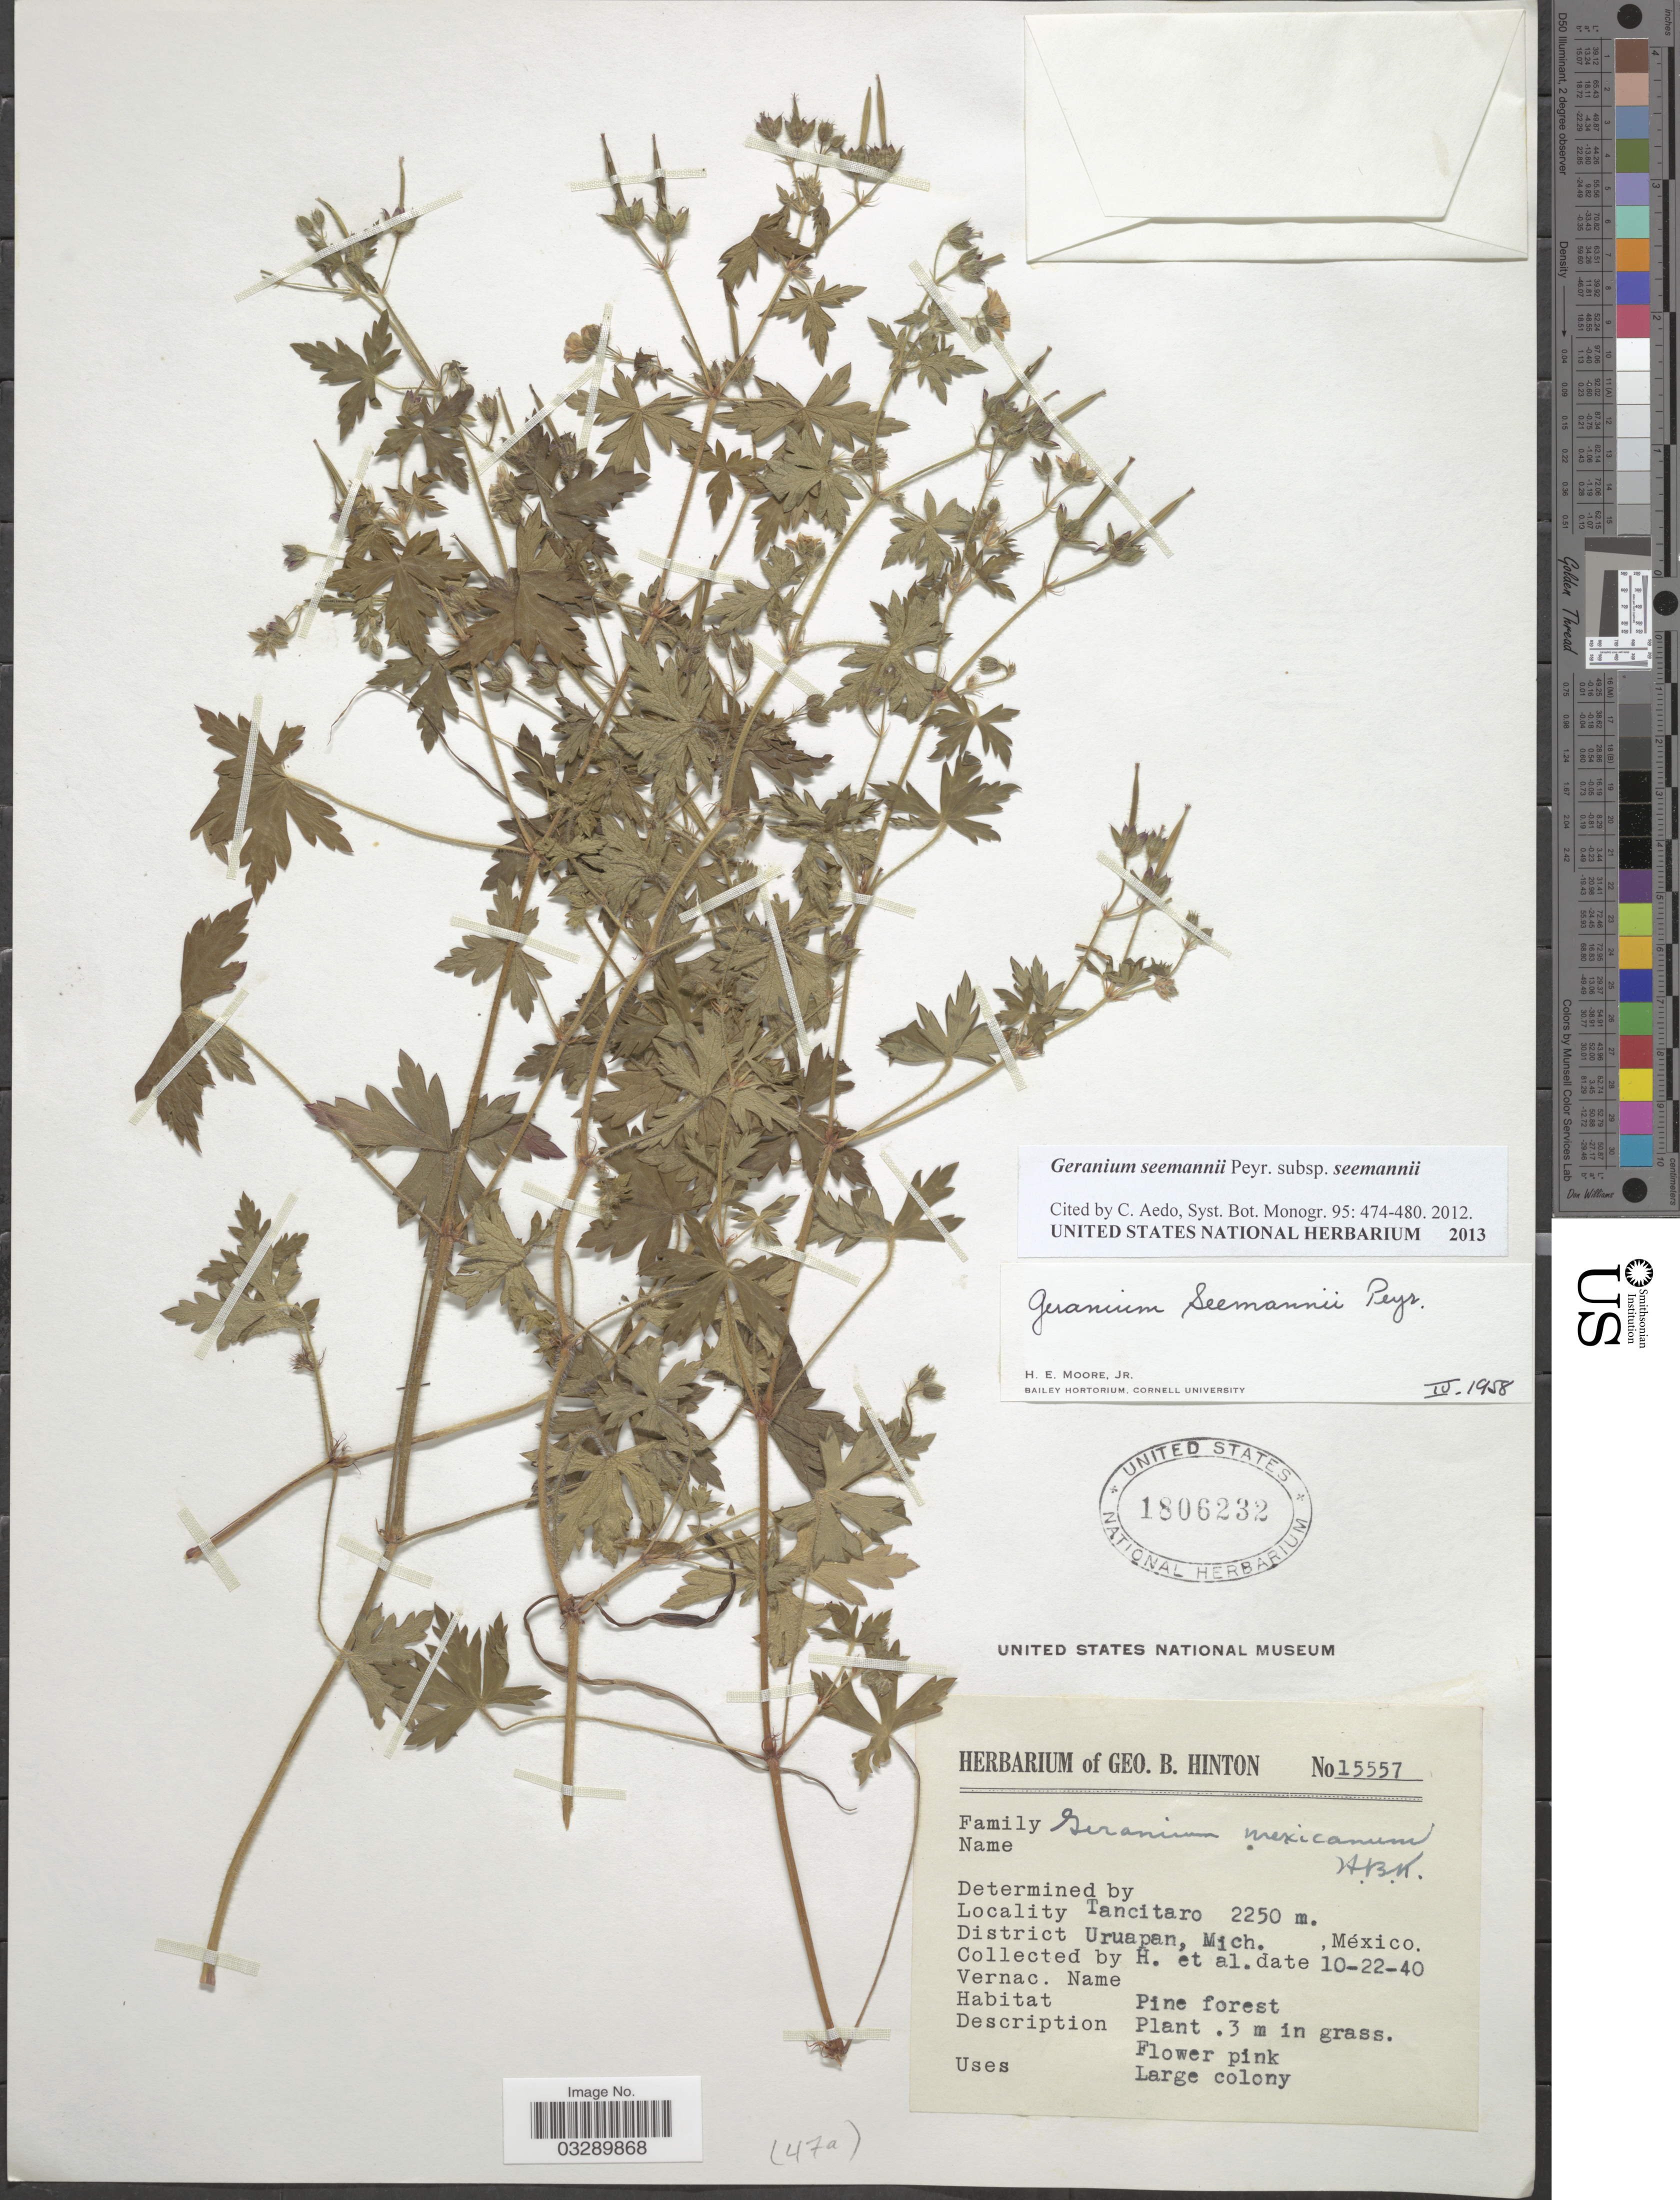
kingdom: Plantae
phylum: Tracheophyta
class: Magnoliopsida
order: Geraniales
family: Geraniaceae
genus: Geranium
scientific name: Geranium seemannii subsp. seemannii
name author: Peyr.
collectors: G. B. Hinton & et al.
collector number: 15557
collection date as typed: Transcribed d/m/y: 22/10/40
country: Mexico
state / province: Michoacán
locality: Tancitaro. District Uruapan.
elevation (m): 2250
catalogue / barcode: US 1806232